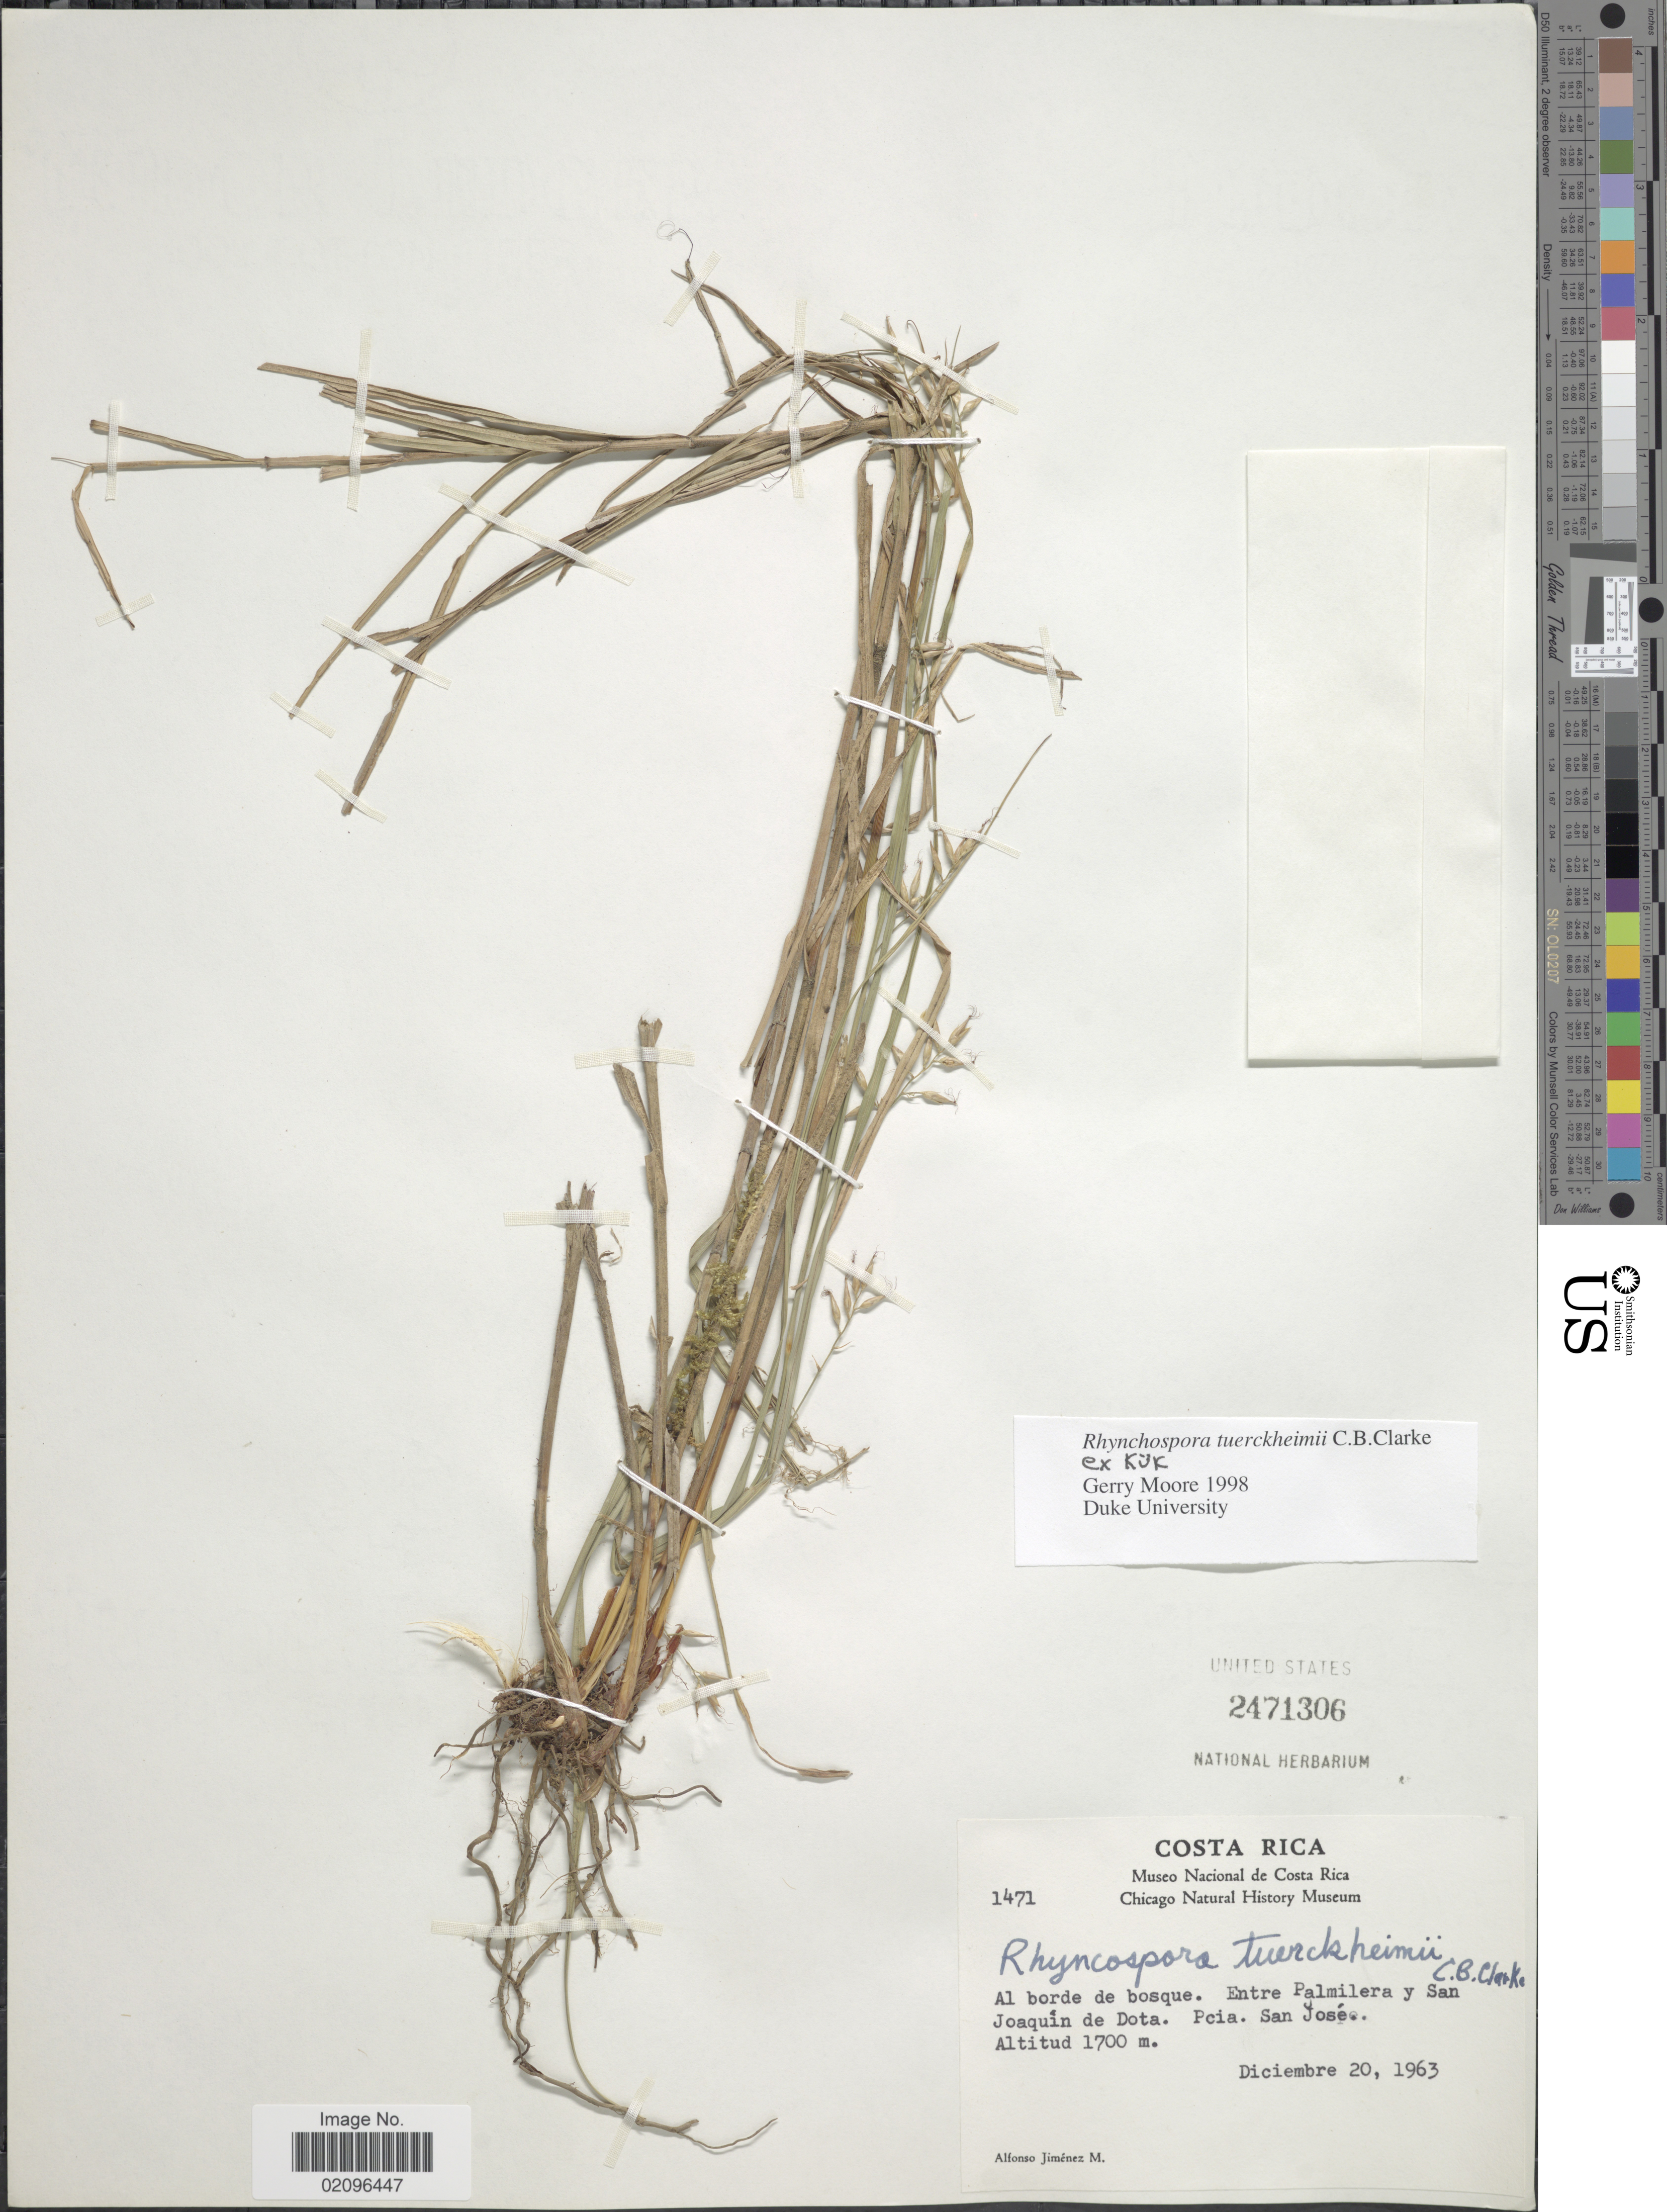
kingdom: Plantae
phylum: Tracheophyta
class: Liliopsida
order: Poales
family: Cyperaceae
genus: Rhynchospora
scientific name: Rhynchospora tuerckheimii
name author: C.B. Clarke ex Kük.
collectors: A. Jimenez M.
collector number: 1471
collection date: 1963-12-20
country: Costa Rica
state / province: San José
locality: Costa Rica. Al borde de bosque. Entre Palmilera y San Joaquin de Dota. Pcia. San Jose.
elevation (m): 1700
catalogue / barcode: US 2471306